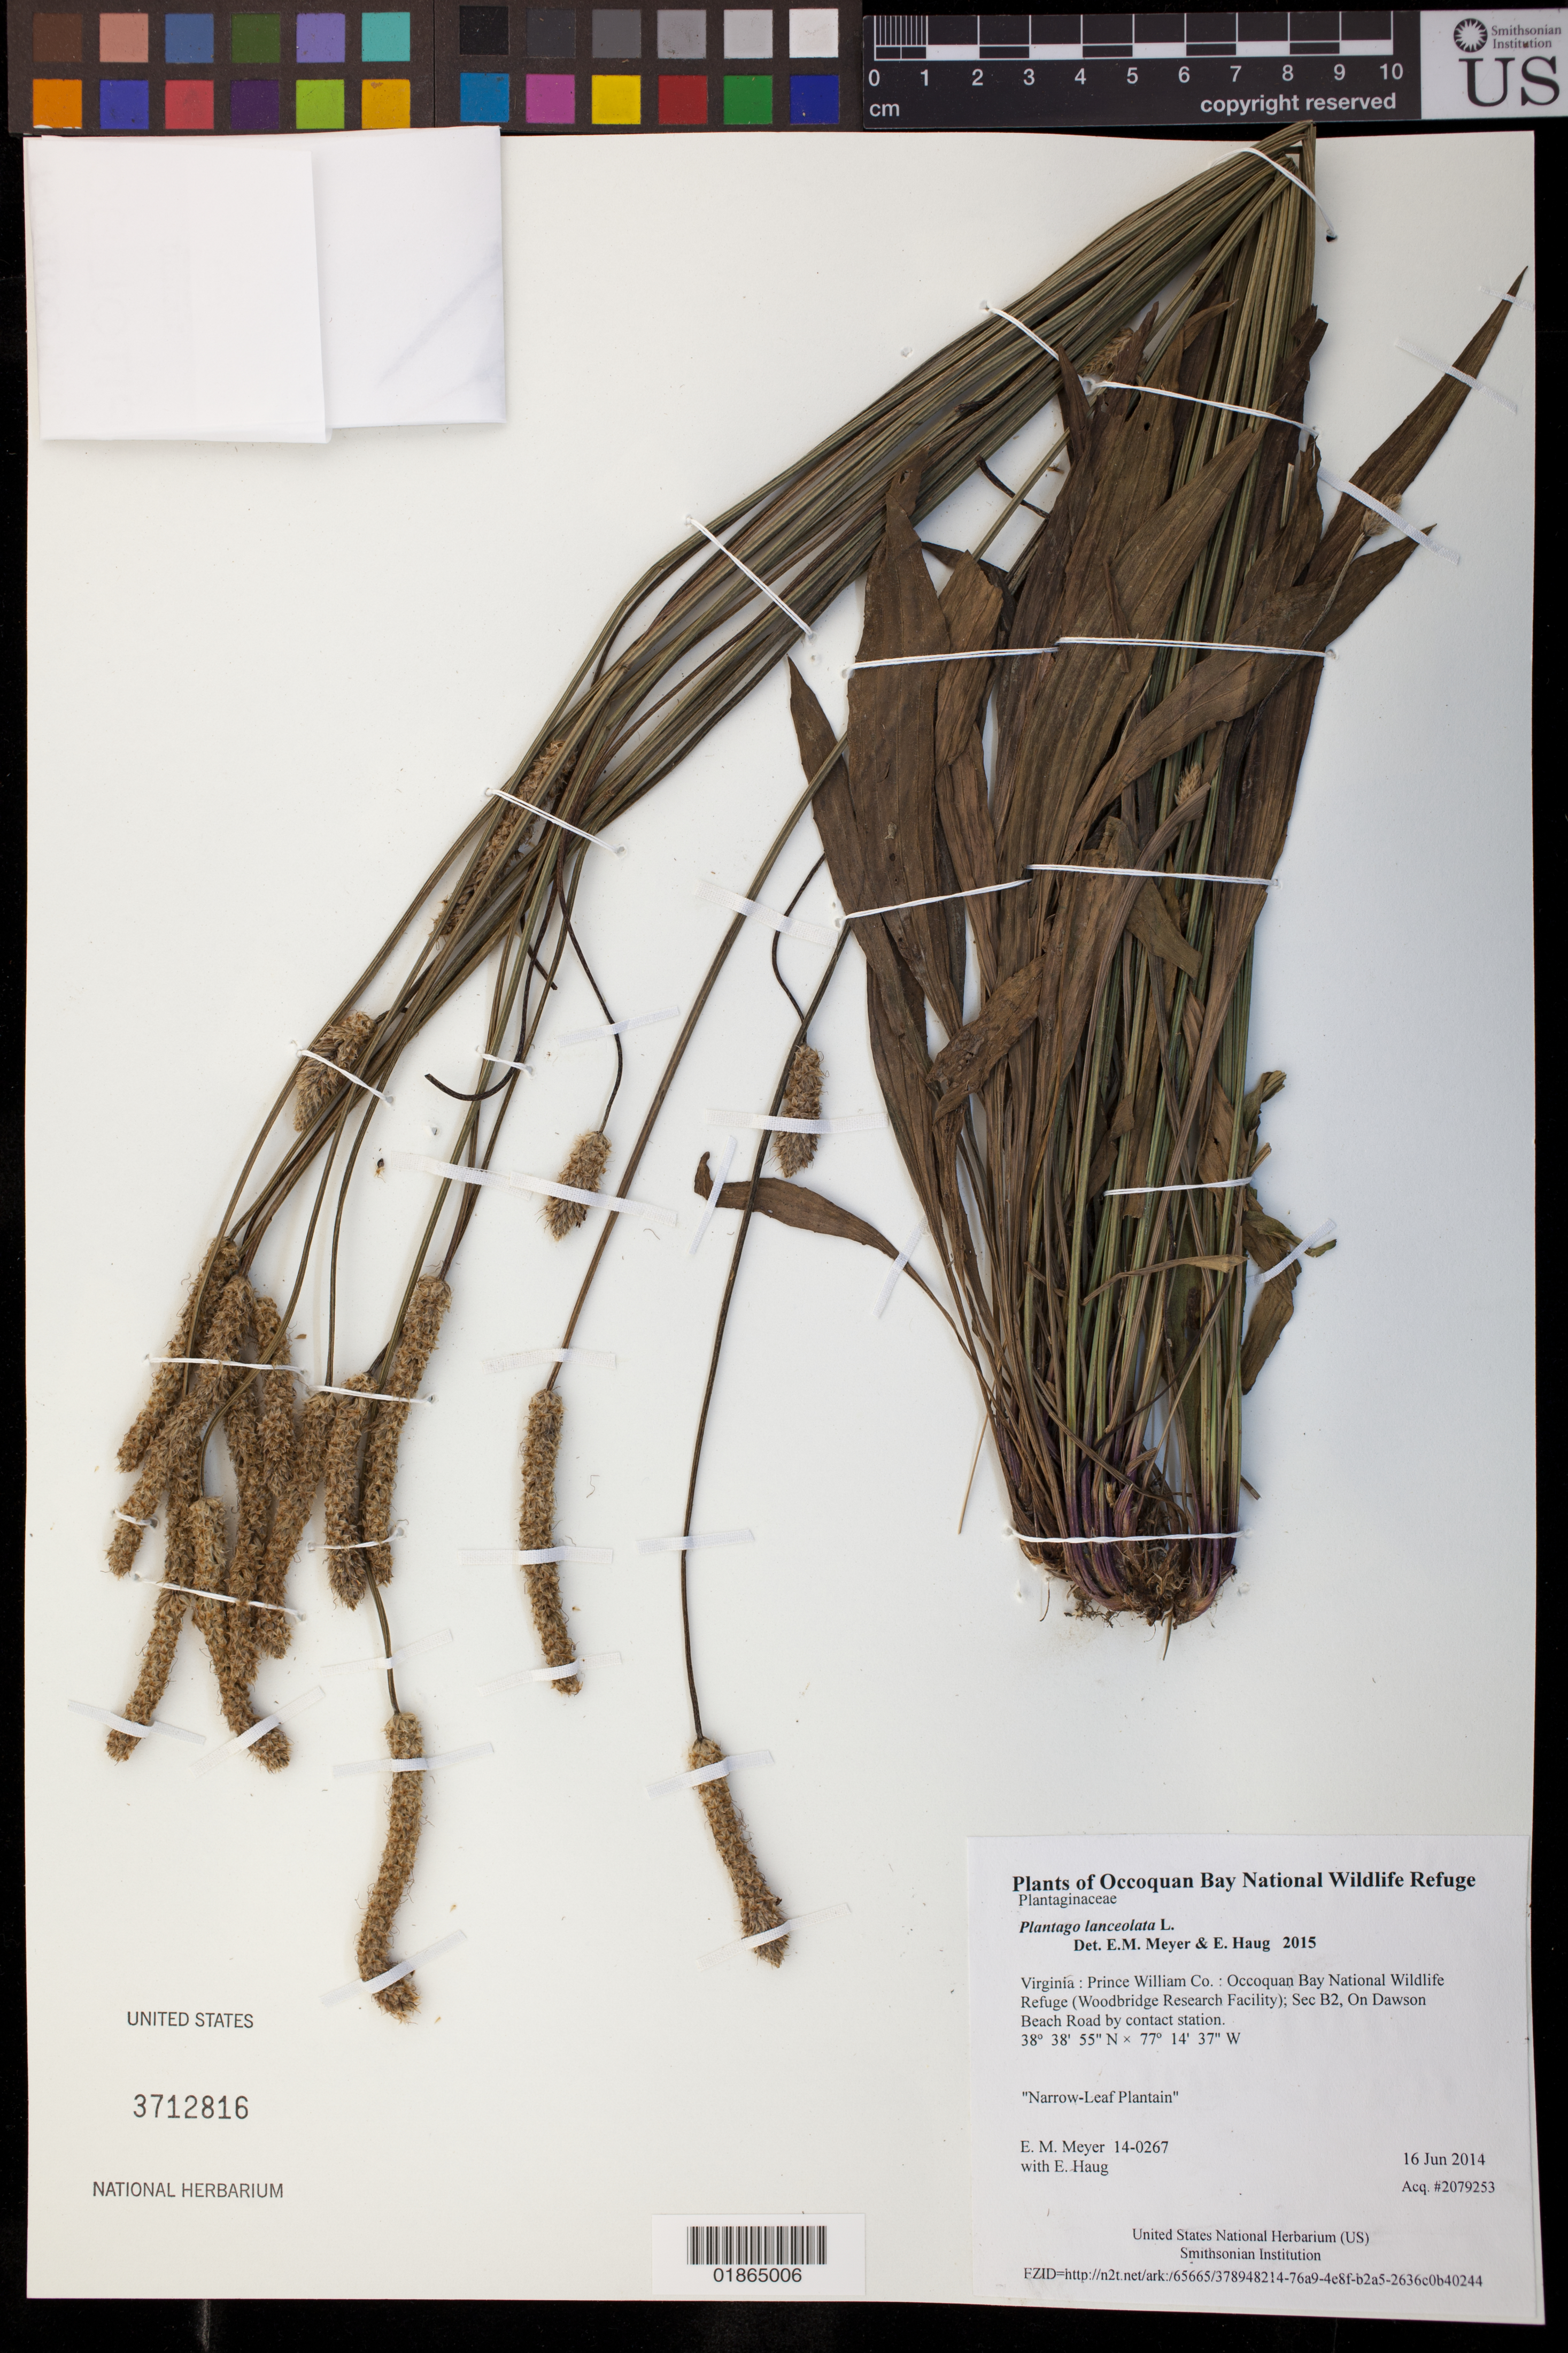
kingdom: Plantae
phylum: Tracheophyta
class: Magnoliopsida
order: Lamiales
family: Plantaginaceae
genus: Plantago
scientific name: Plantago lanceolata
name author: L.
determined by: Meyer, E. M.; Haug, E.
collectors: E. M. Meyer & E. Haug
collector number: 14-0267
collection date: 2014-06-16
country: United States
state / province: Virginia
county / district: Prince William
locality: Occoquan Bay National Wildlife Refuge (Woodbridge Research Facility); Sec B2, On Dawson Beach Road by contact station.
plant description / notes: Narrow-Leaf Plantain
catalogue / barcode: US 3712816